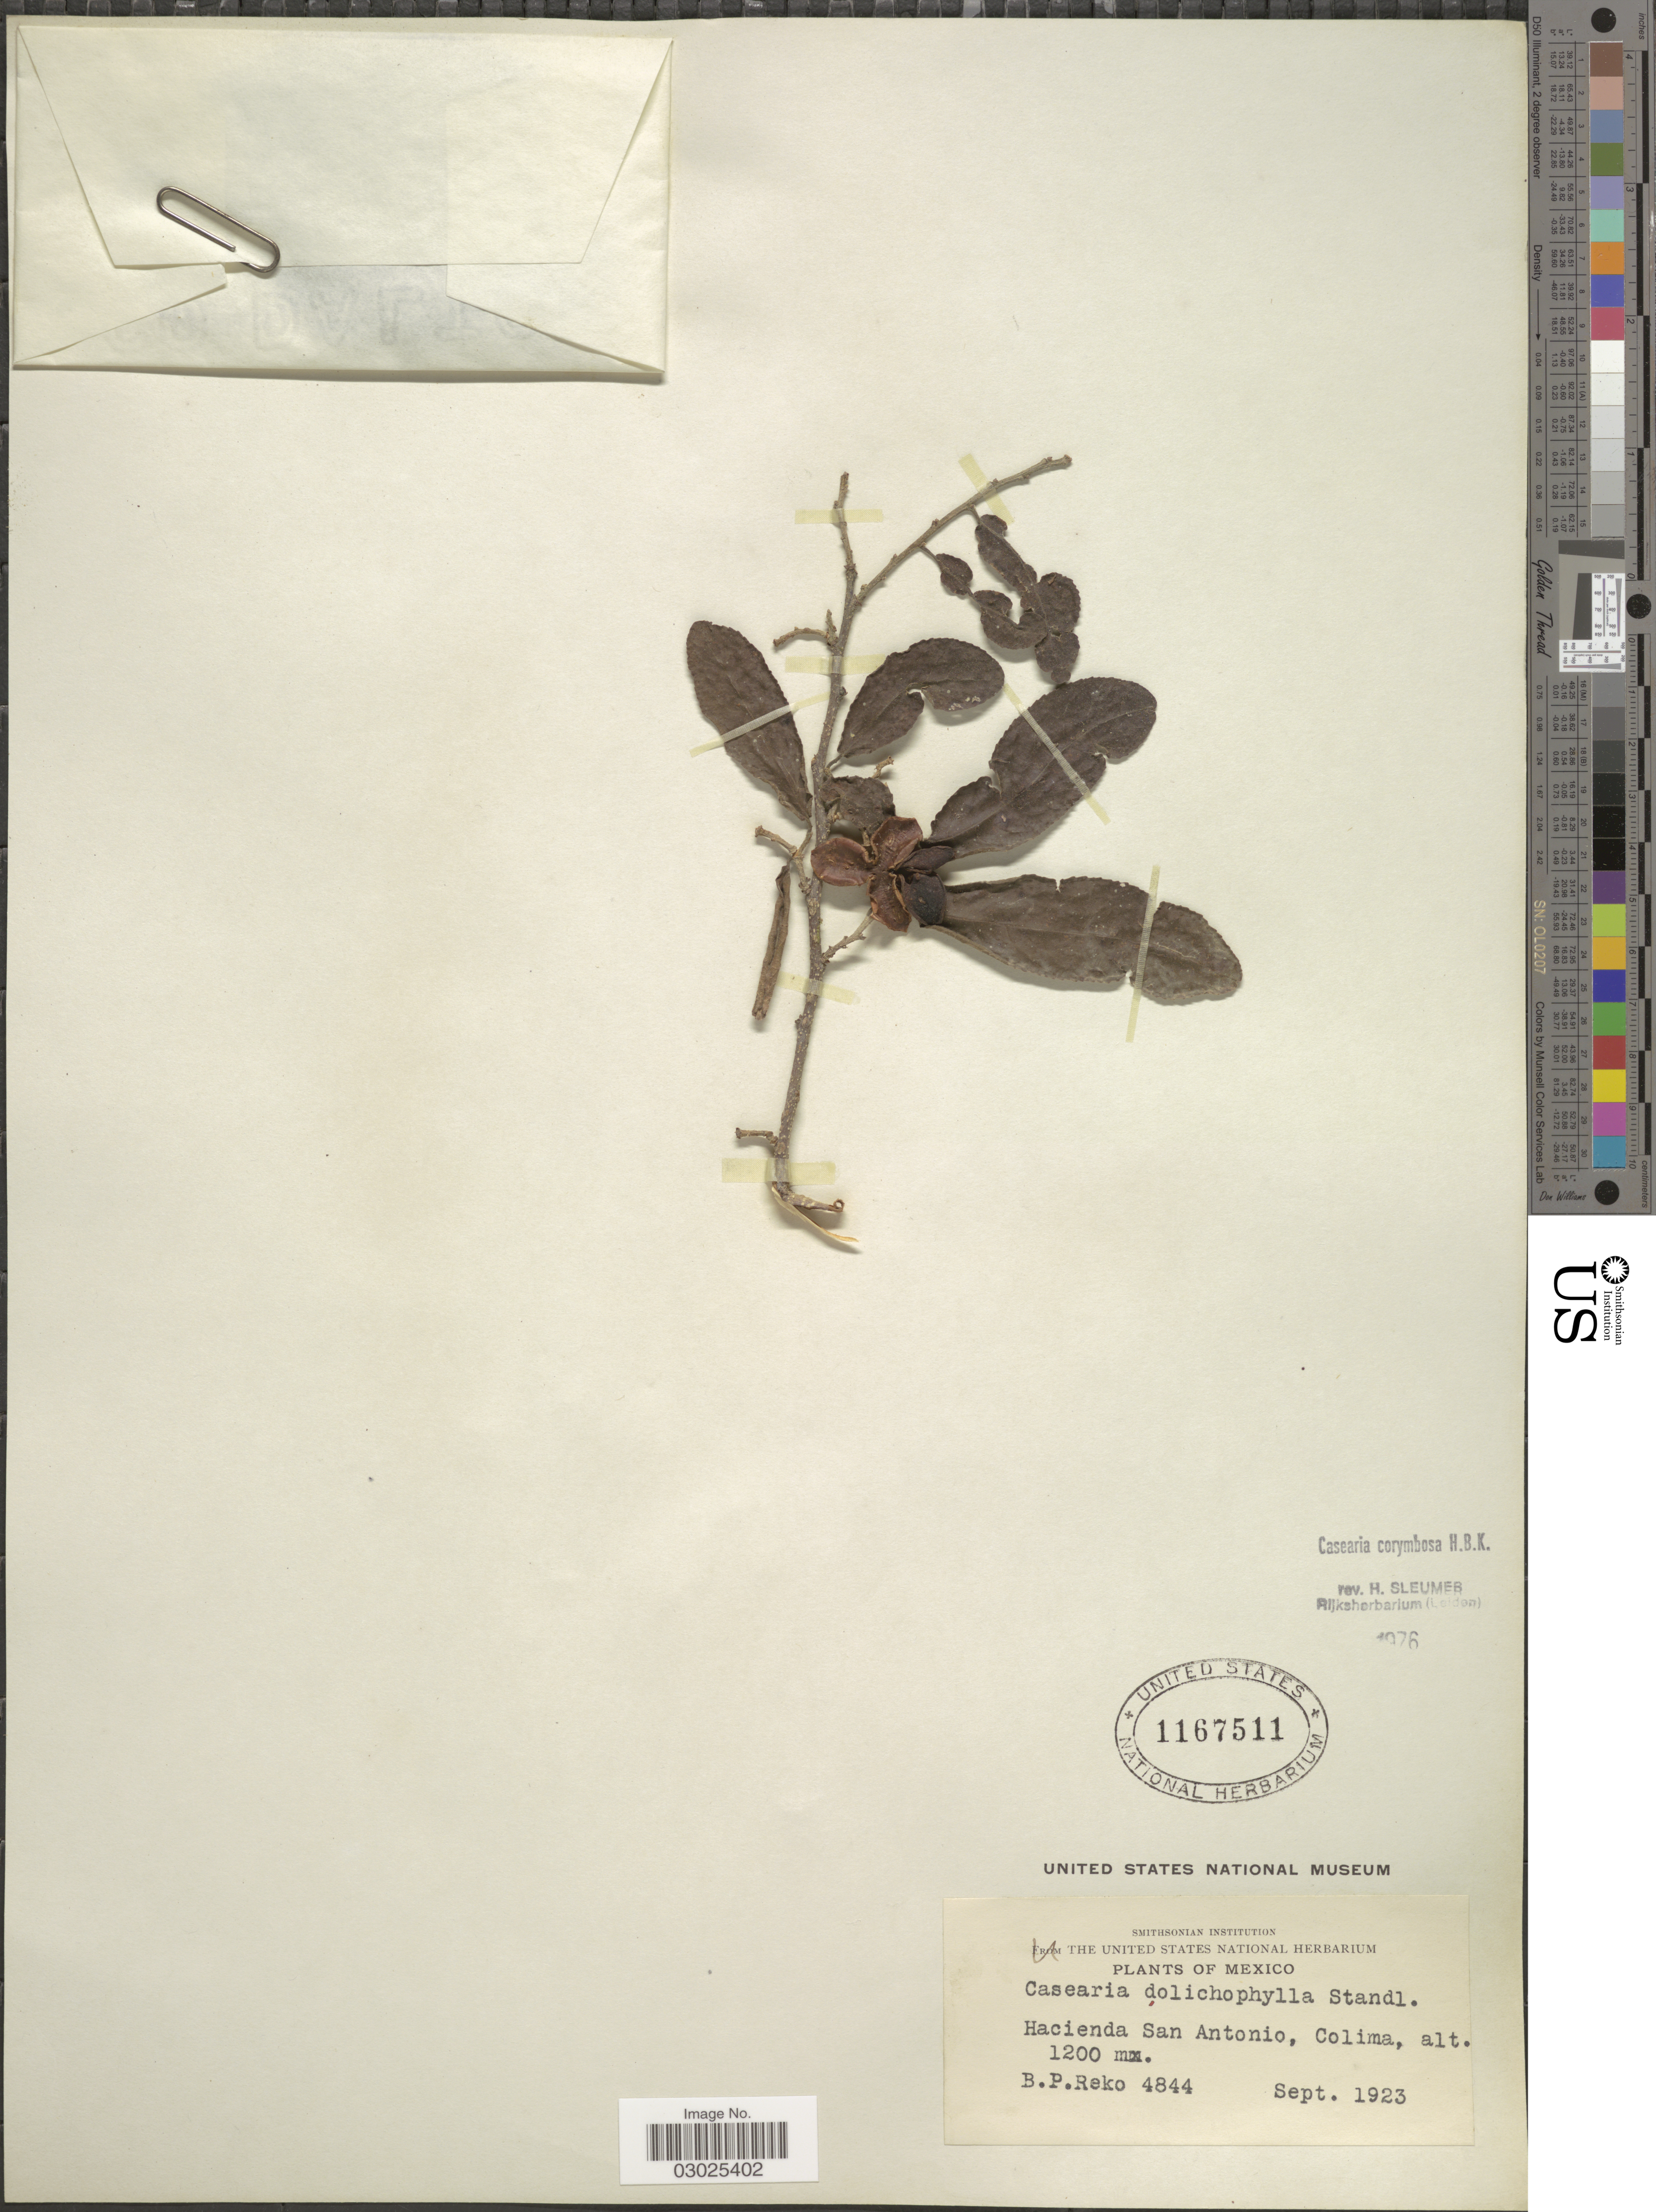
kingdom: Plantae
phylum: Tracheophyta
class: Magnoliopsida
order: Malpighiales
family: Salicaceae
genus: Casearia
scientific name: Casearia corymbosa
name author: Kunth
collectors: B. P. Reko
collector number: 4844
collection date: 1923-09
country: Mexico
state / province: Colima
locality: Hacienda San Antonio.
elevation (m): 1200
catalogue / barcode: US 1167511